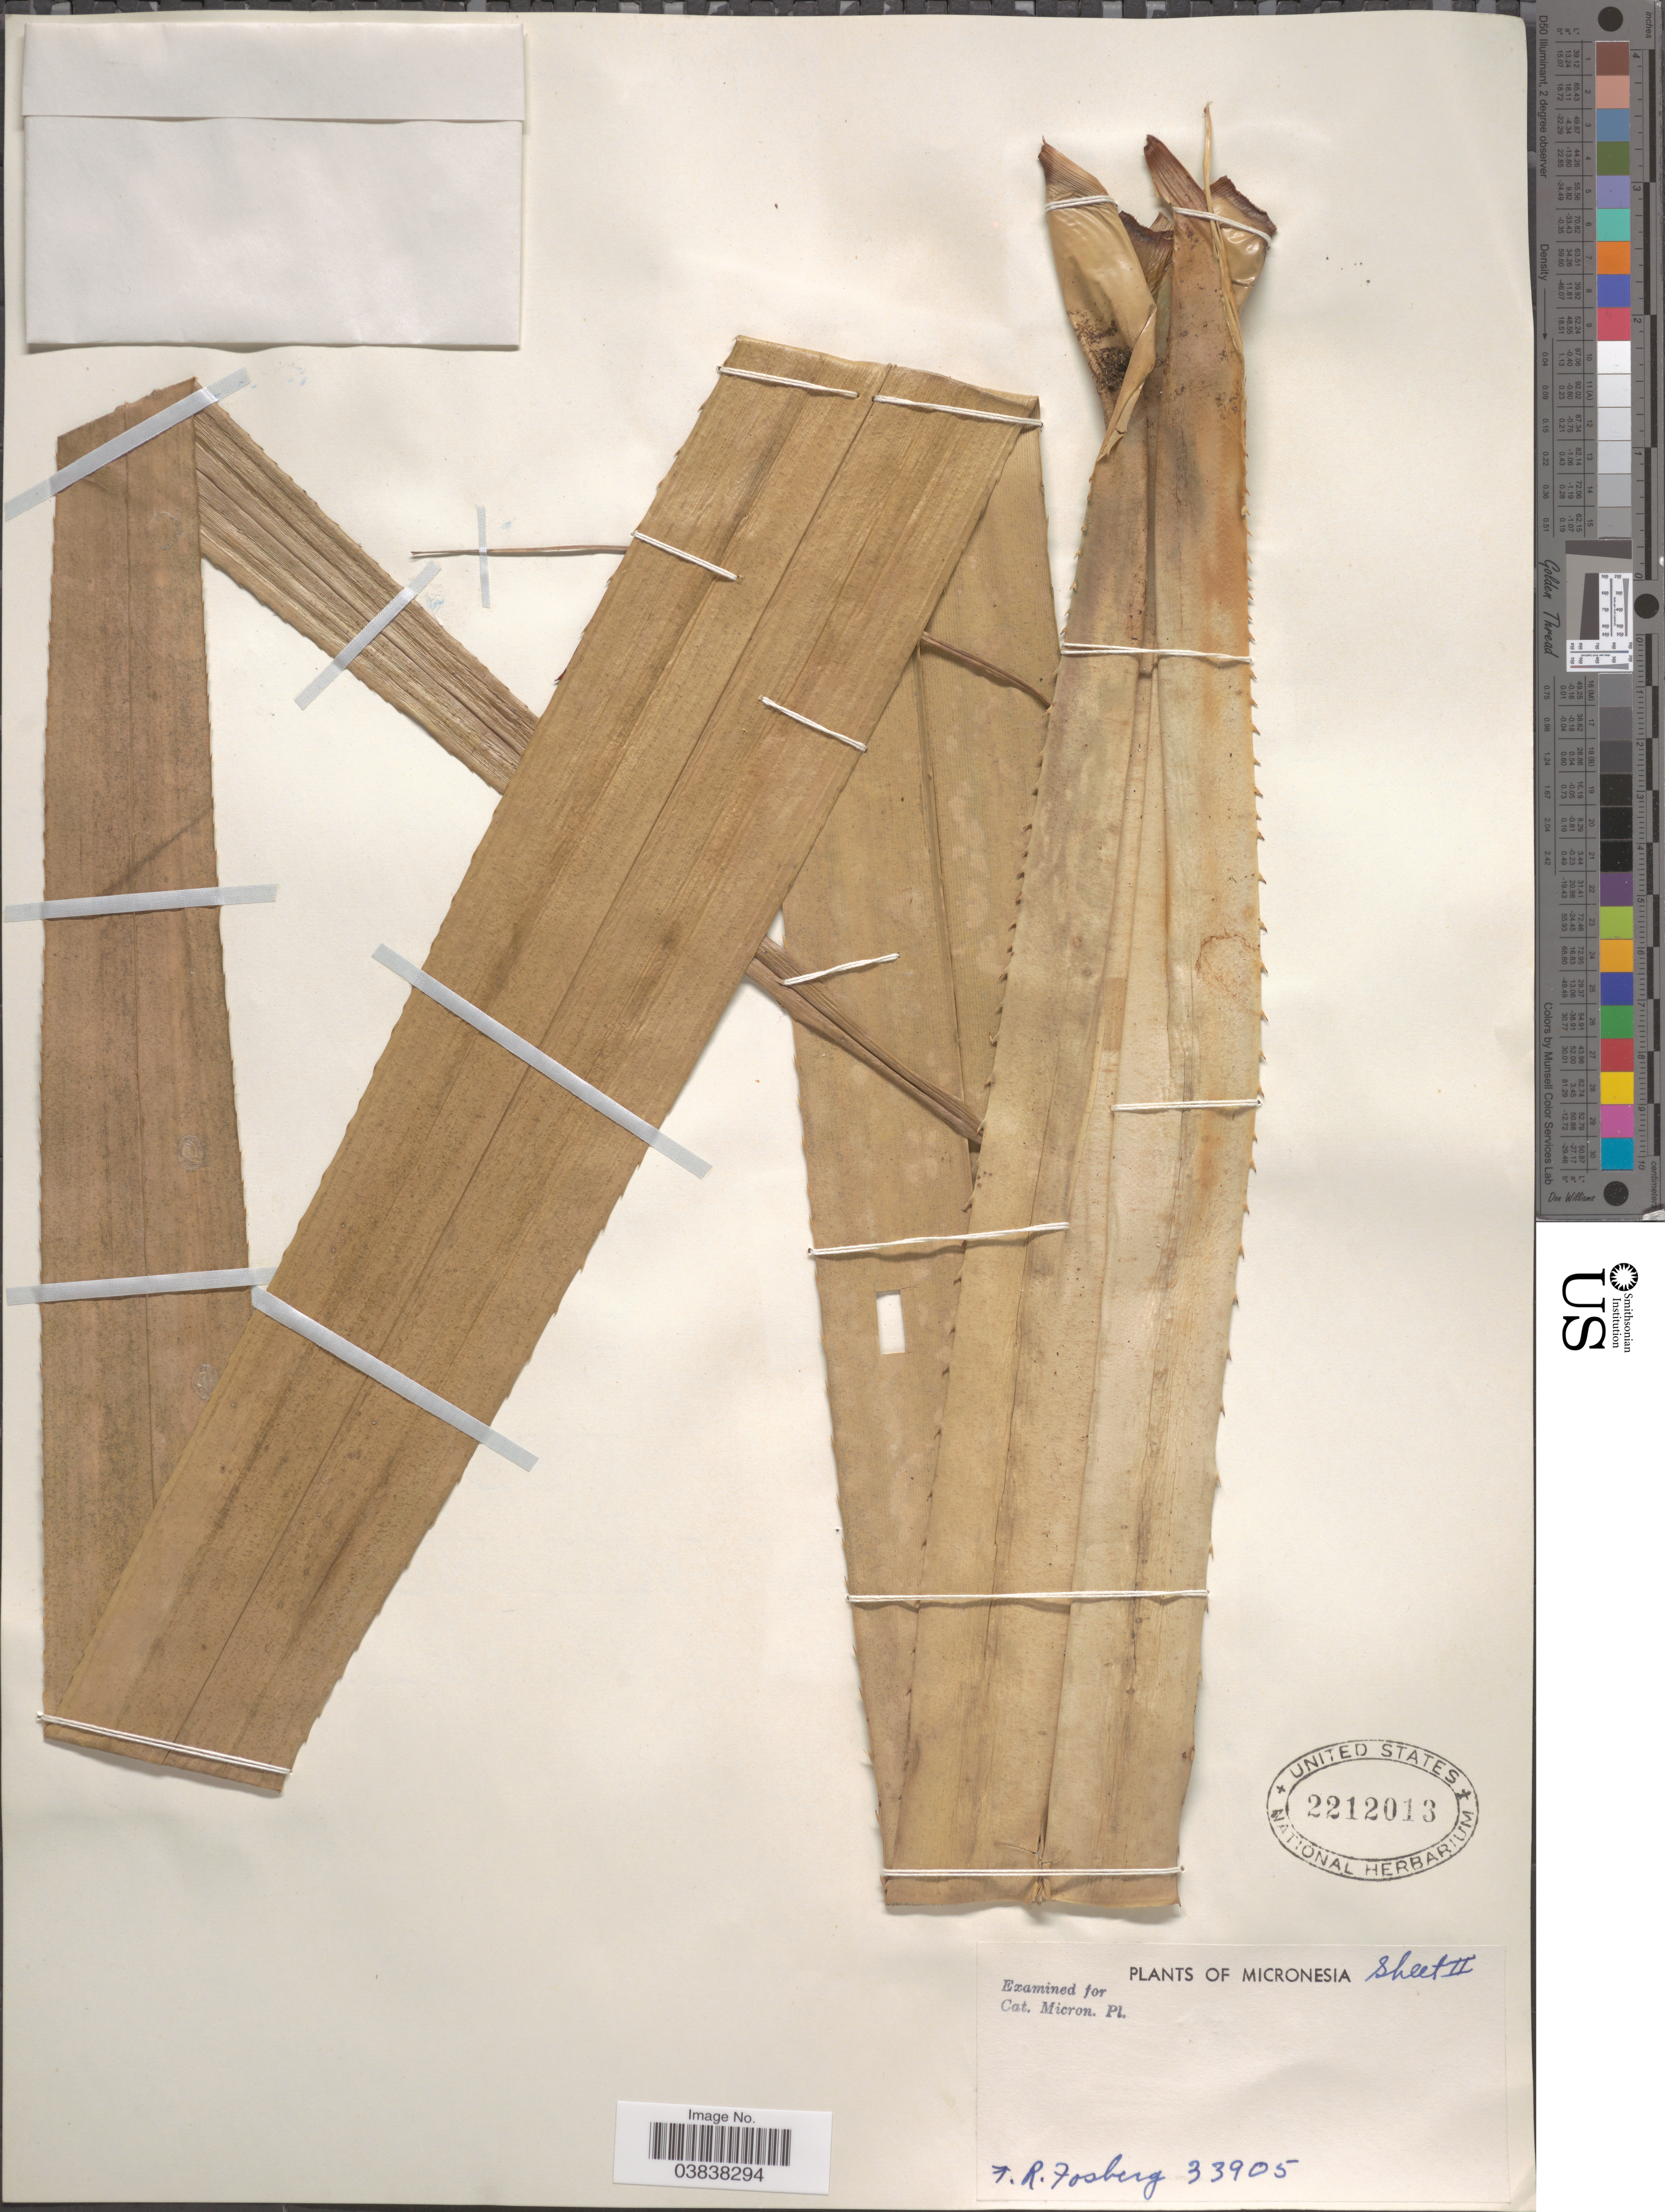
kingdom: Plantae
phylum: Tracheophyta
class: Liliopsida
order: Pandanales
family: Pandanaceae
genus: Pandanus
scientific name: Pandanus tectorius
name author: Parkinson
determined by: Strong, Mark T., (BOT), Smithsonian Institution - National Museum of Natural History (UNITED STATES)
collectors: F. R. Fosberg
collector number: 33905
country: Micronesia, Federated States of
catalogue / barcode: US 2212013